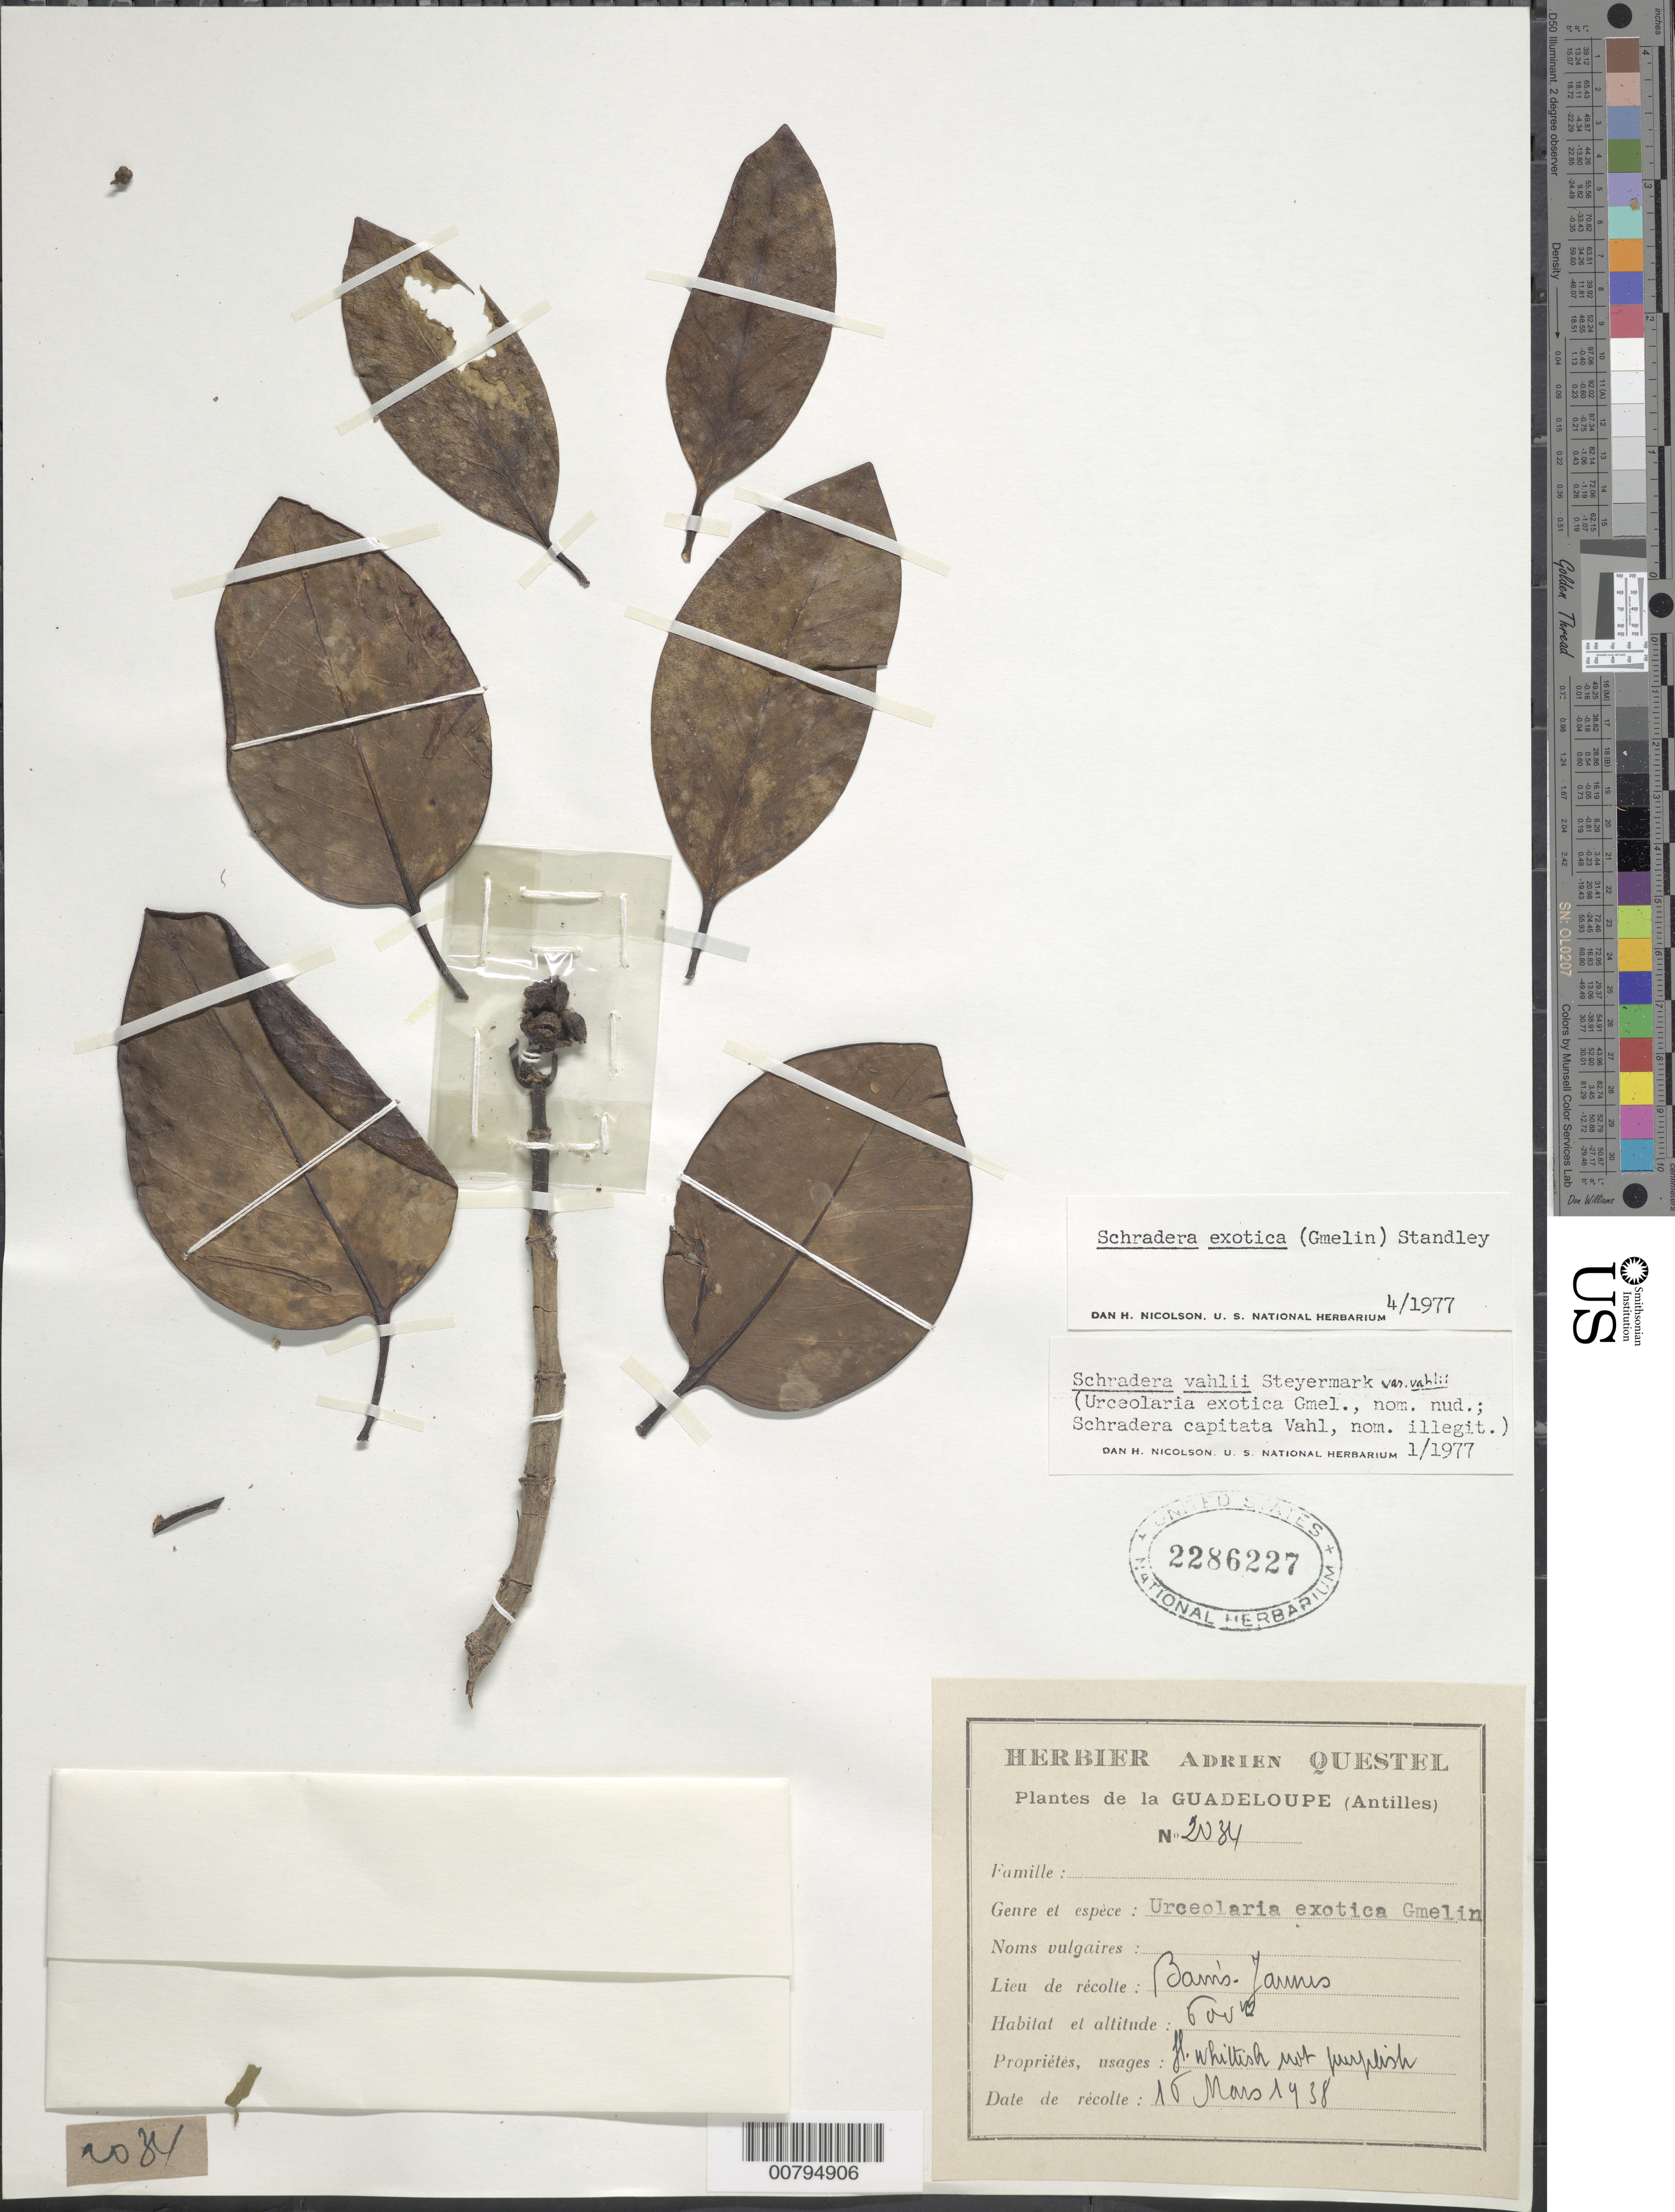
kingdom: Plantae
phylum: Tracheophyta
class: Magnoliopsida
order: Gentianales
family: Rubiaceae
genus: Schradera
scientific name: Schradera exotica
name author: (J.F. Gmel.) Standl.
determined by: Nicolson, Dan H.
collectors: A. Questel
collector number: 2034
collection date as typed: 16 Mar 1938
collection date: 1938-03-16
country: Guadeloupe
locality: Bains-James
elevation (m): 600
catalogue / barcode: US 2286227